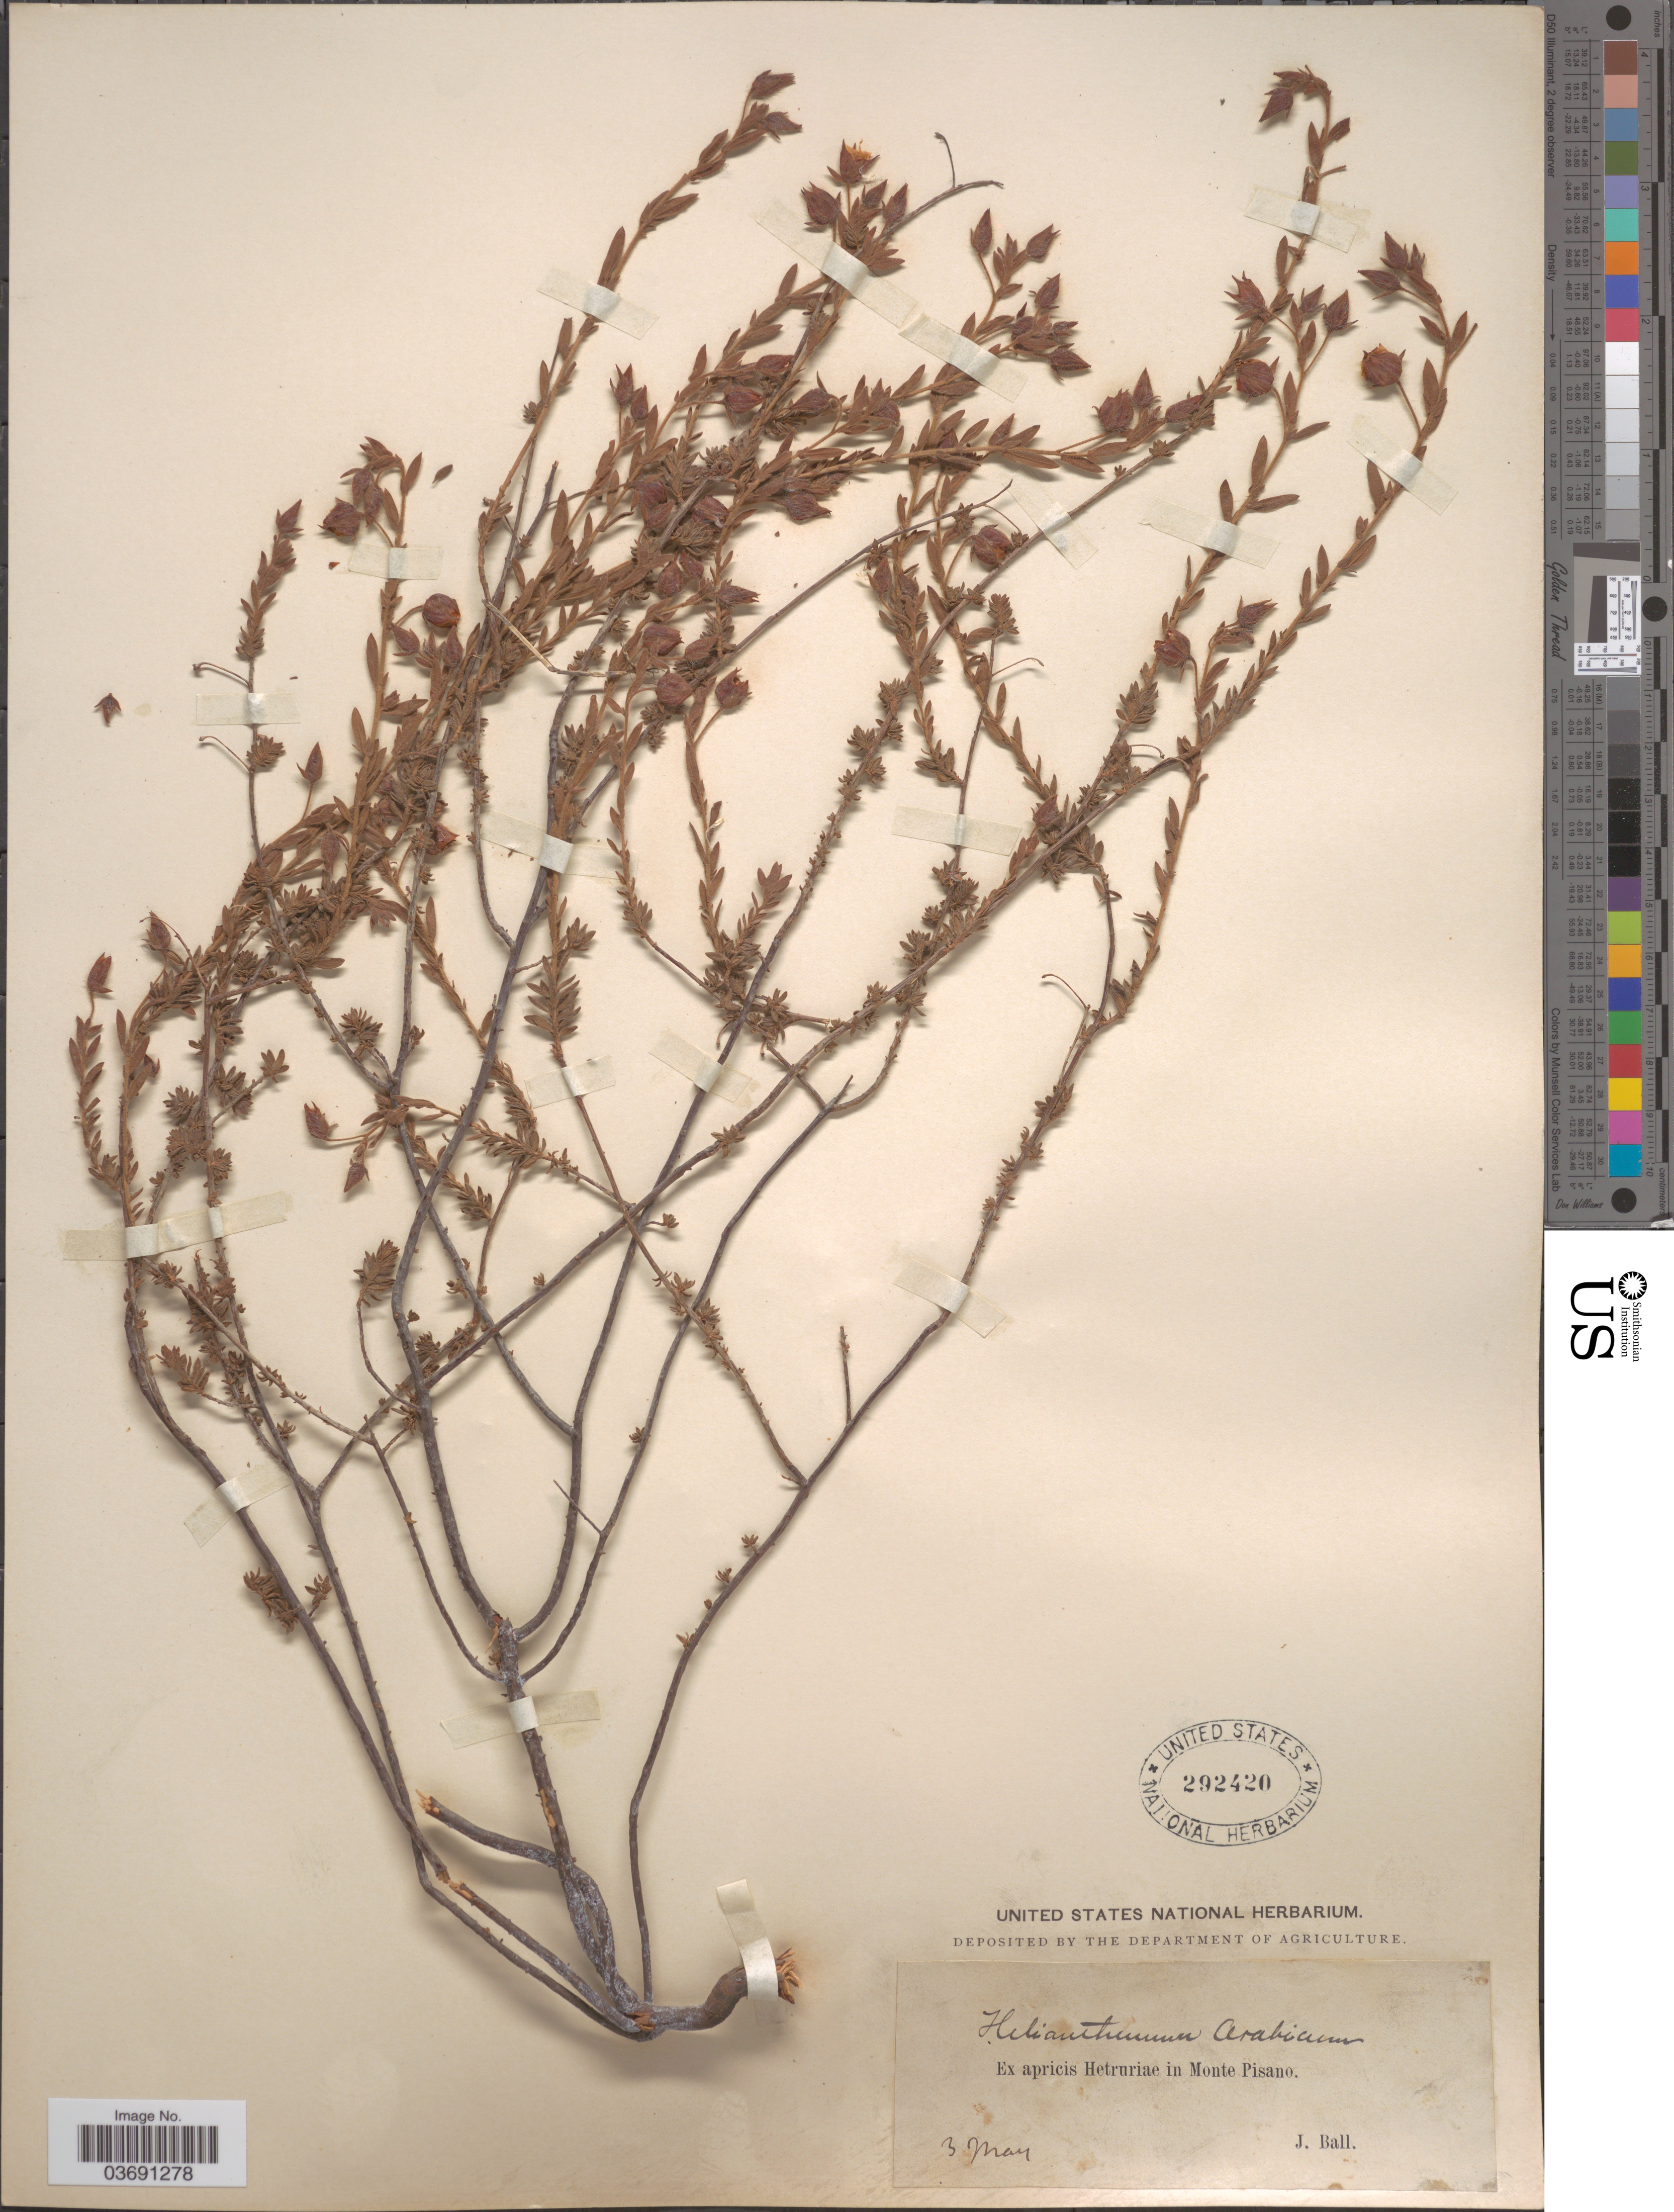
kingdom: Plantae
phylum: Tracheophyta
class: Magnoliopsida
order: Malvales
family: Cistaceae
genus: Fumana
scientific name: Fumana arabica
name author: (L.) Spach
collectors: J. Ball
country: Italy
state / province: Tuscany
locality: Ex apricis Hetruriae in Monte Pisano.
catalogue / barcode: US 292420